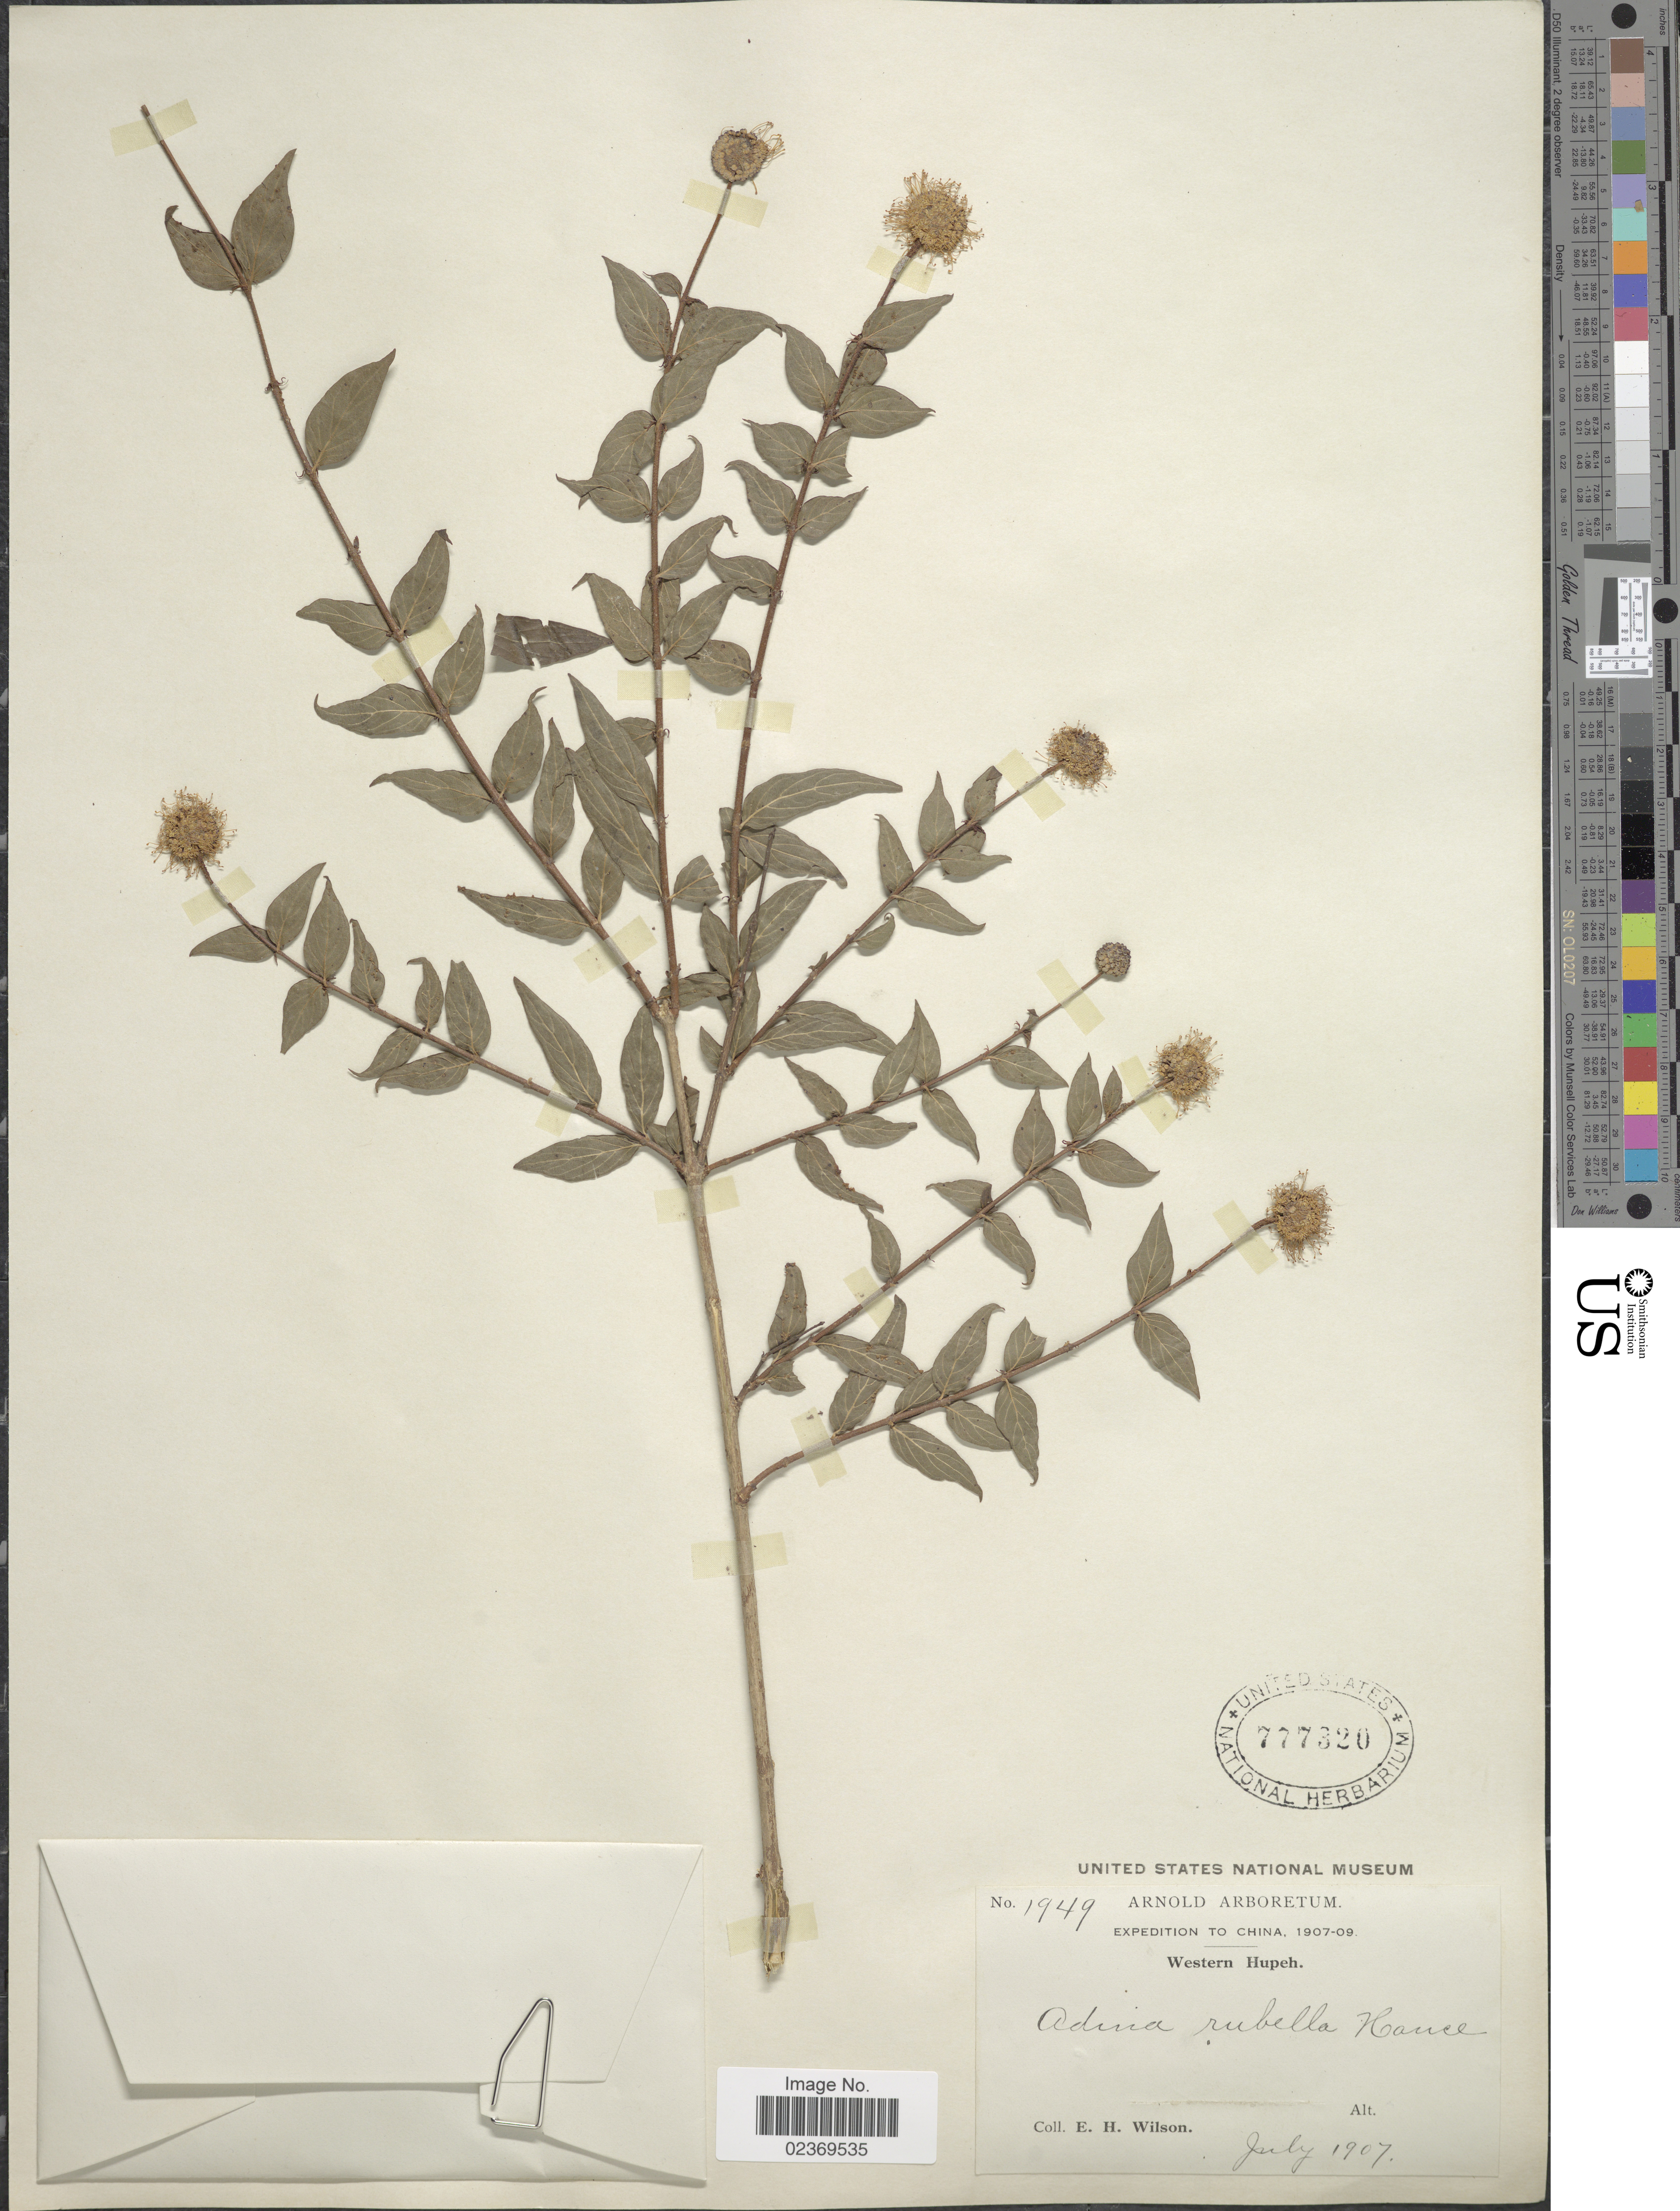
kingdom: Plantae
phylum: Tracheophyta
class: Magnoliopsida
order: Gentianales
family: Rubiaceae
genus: Adina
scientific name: Adina rubella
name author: Hance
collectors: E. Wilson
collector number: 1949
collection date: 1907-07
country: China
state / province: Hubei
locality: Western Hupeh.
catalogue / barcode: US 777320